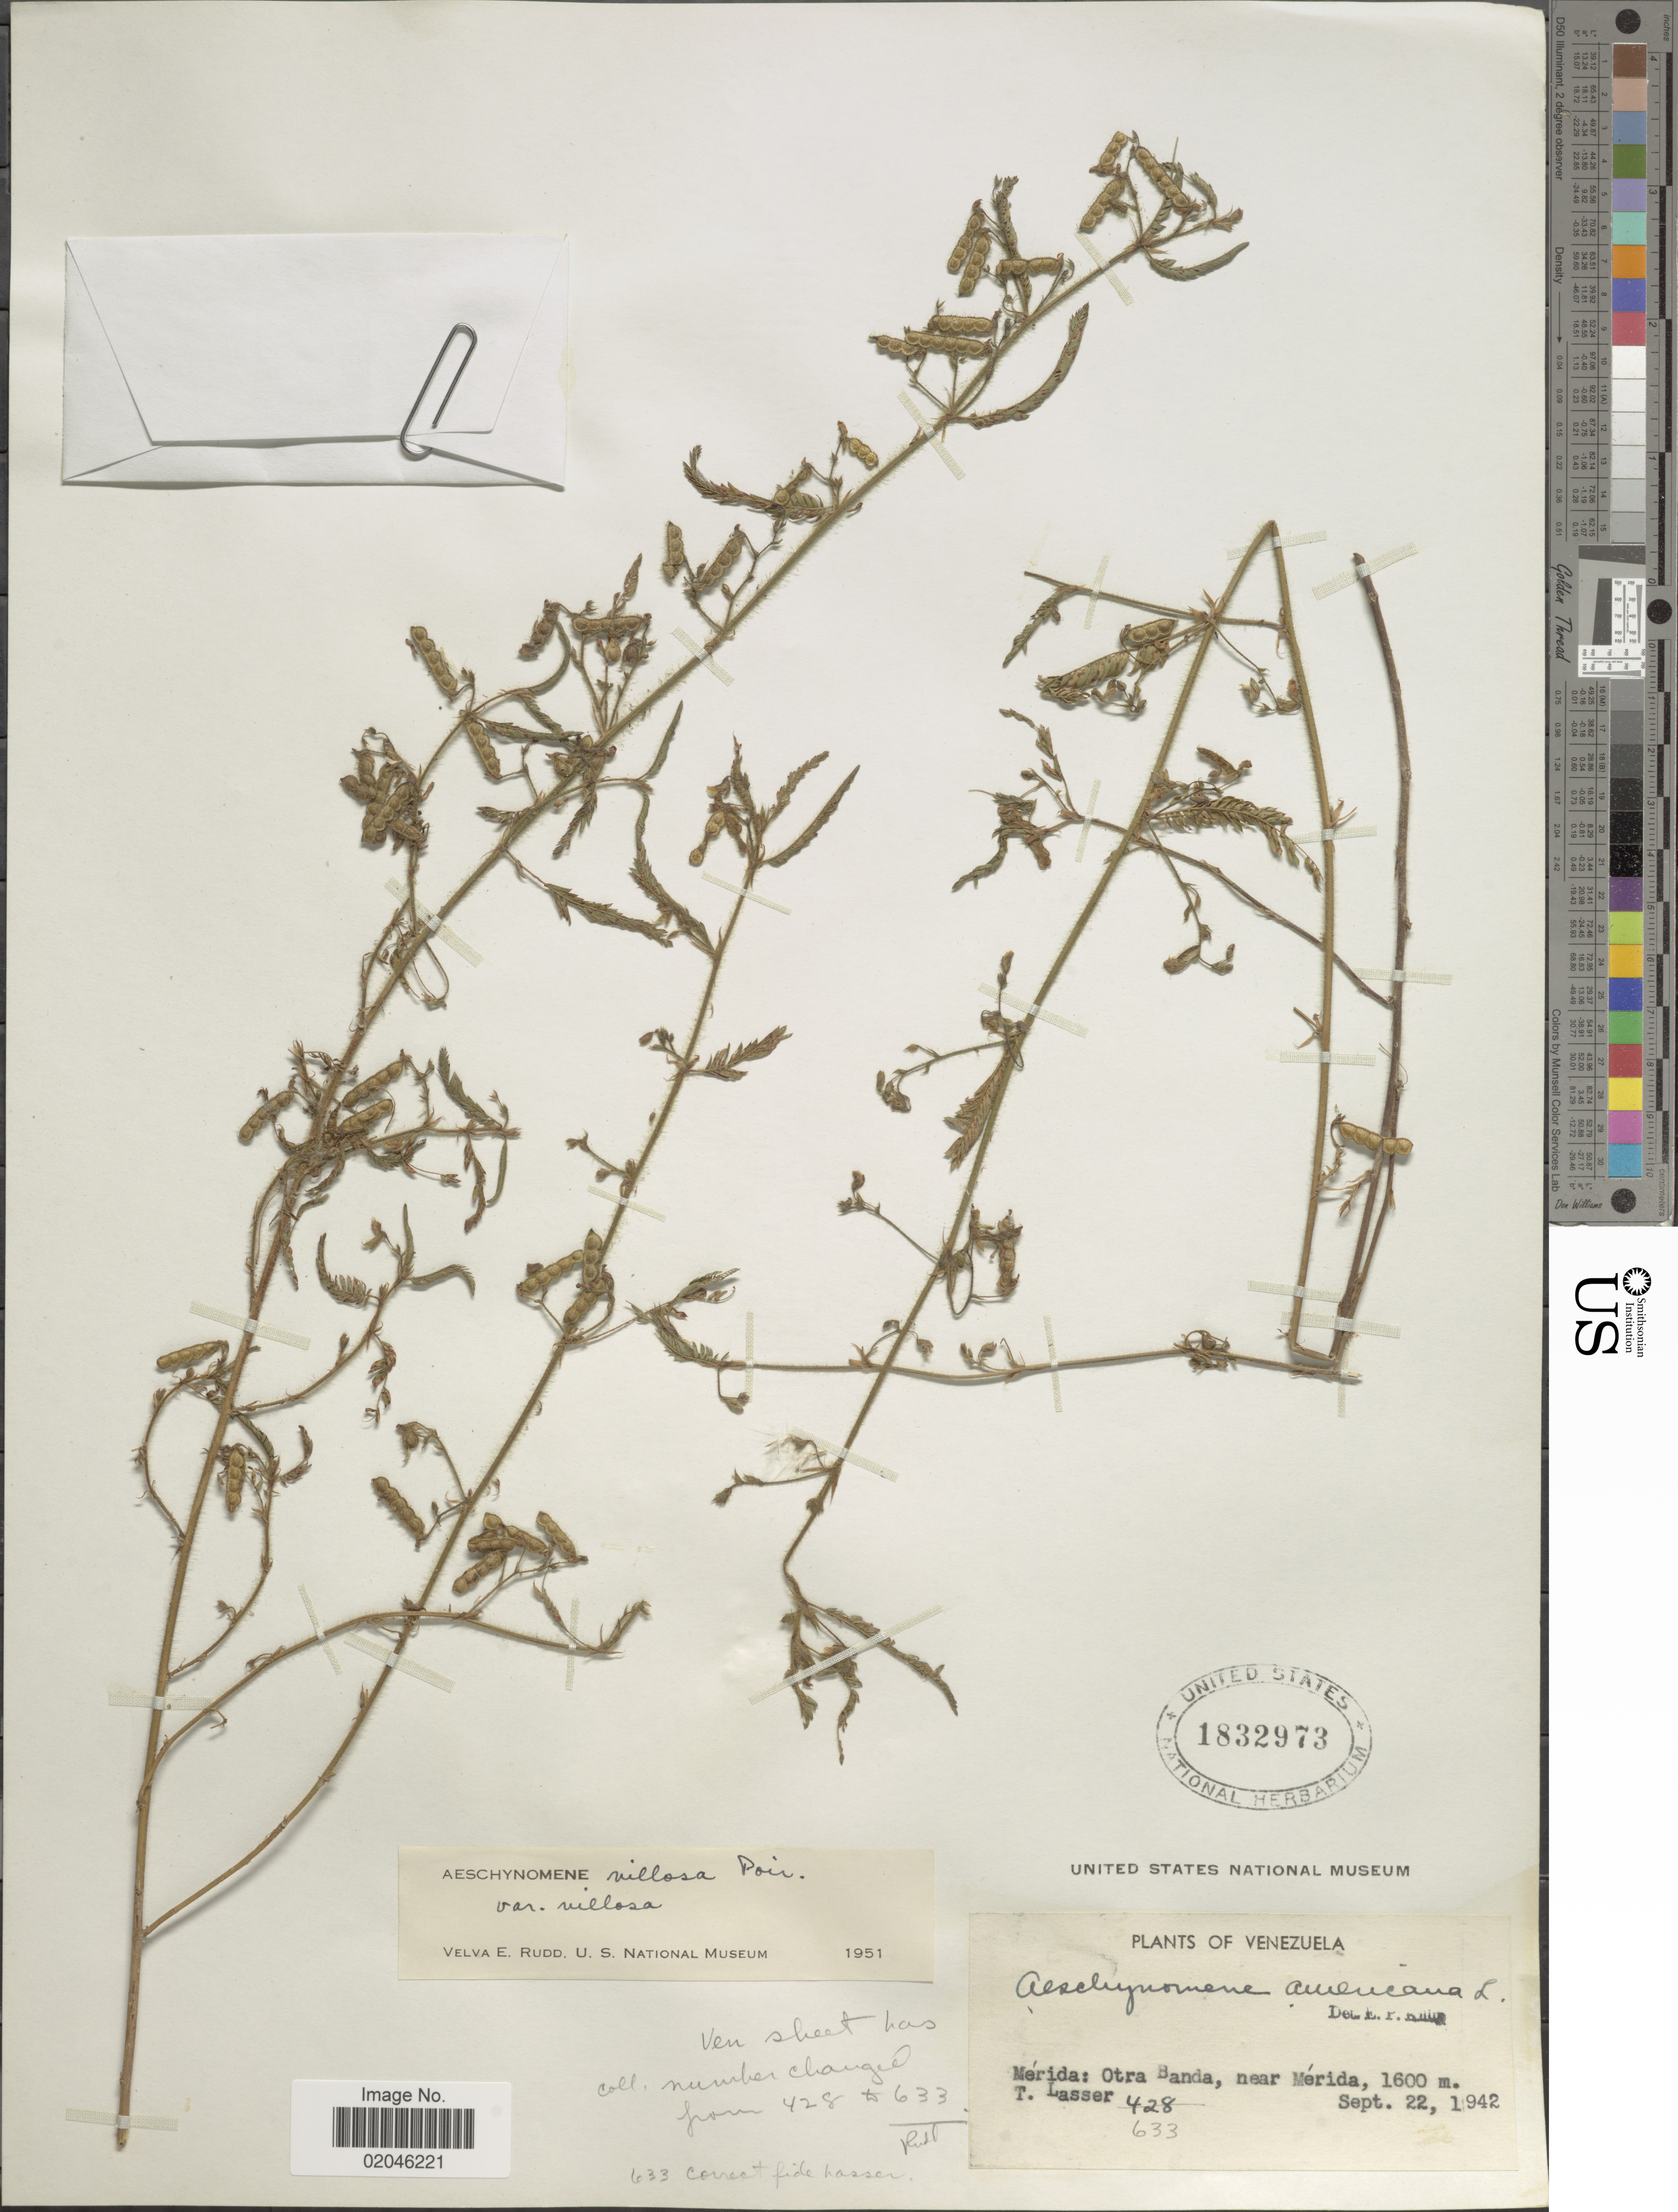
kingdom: Plantae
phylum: Tracheophyta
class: Magnoliopsida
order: Fabales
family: Fabaceae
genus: Aeschynomene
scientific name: Aeschynomene villosa var. villosa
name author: Poir.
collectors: T. Lasser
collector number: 428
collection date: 1942-09-22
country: Venezuela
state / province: Mérida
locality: Otra Banda, near Merida.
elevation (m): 1600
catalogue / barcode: US 1832973